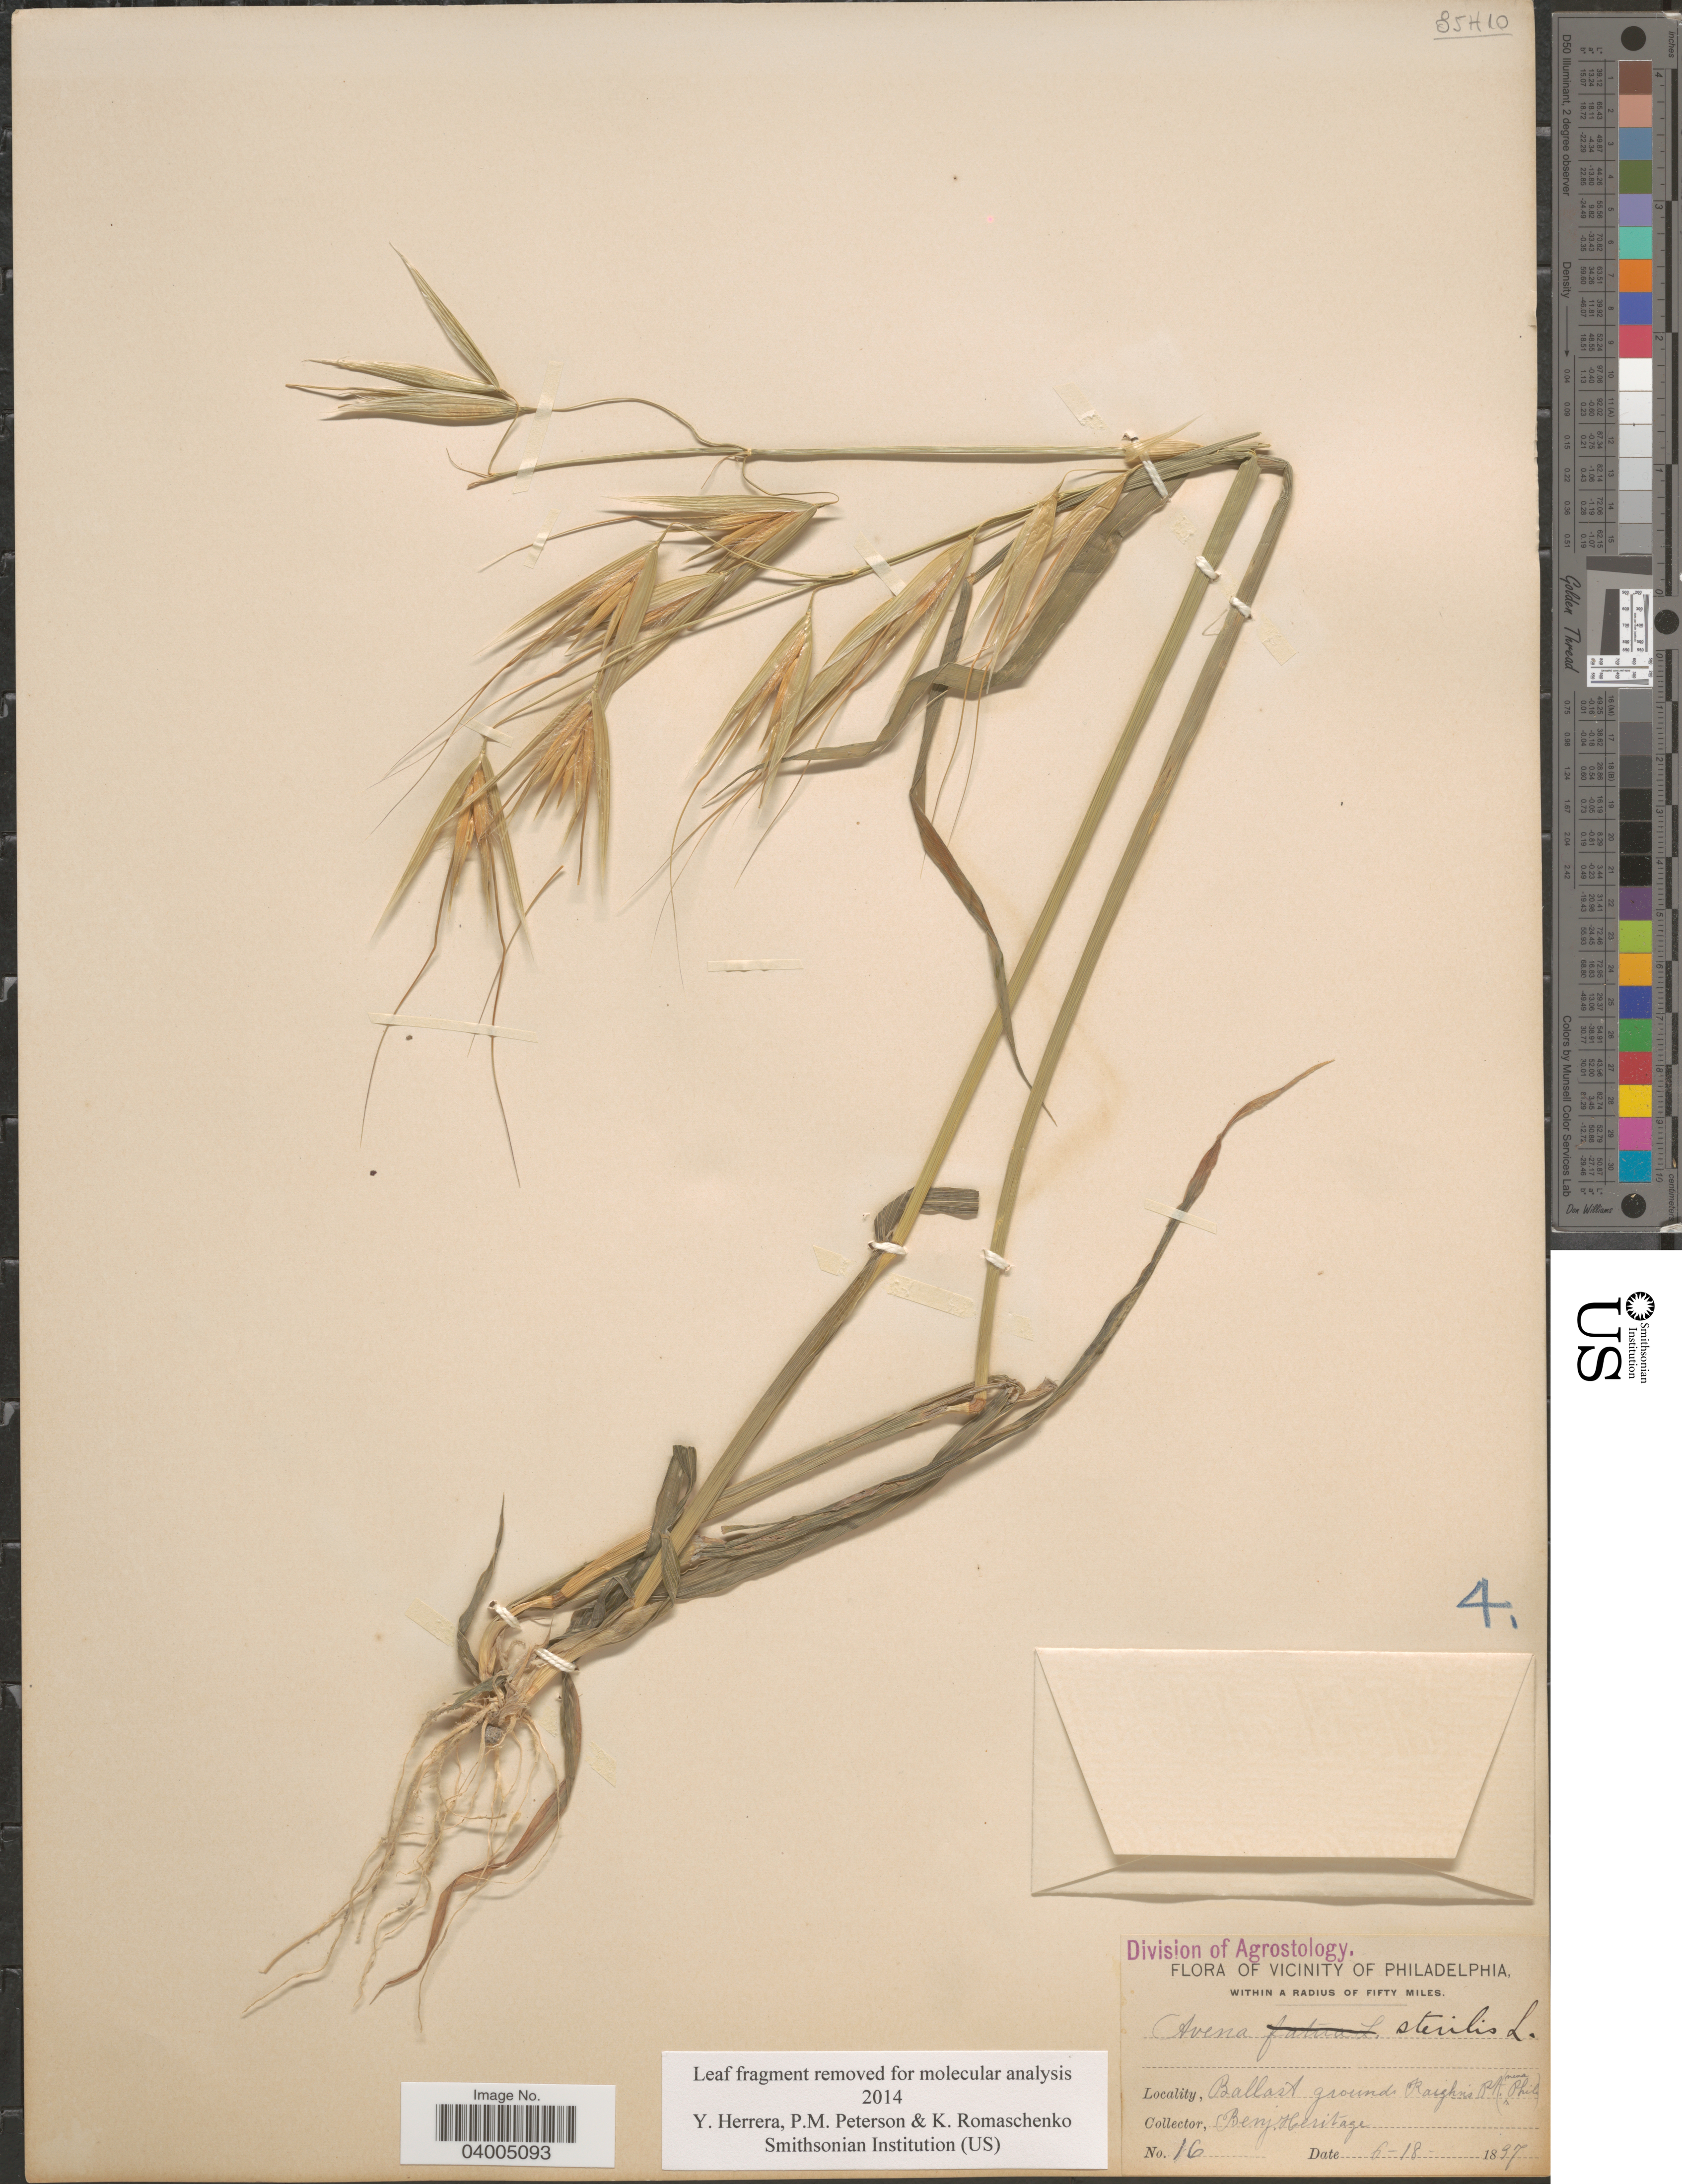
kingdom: Plantae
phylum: Tracheophyta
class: Liliopsida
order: Poales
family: Poaceae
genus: Avena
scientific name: Avena sterilis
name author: L.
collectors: Benj. Heritage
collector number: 16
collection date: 1897-06-18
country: United States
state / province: Pennsylvania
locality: Vicinity of Philadelphia within a radius of fifty miles. Ballast grounds Raighn's Pt.